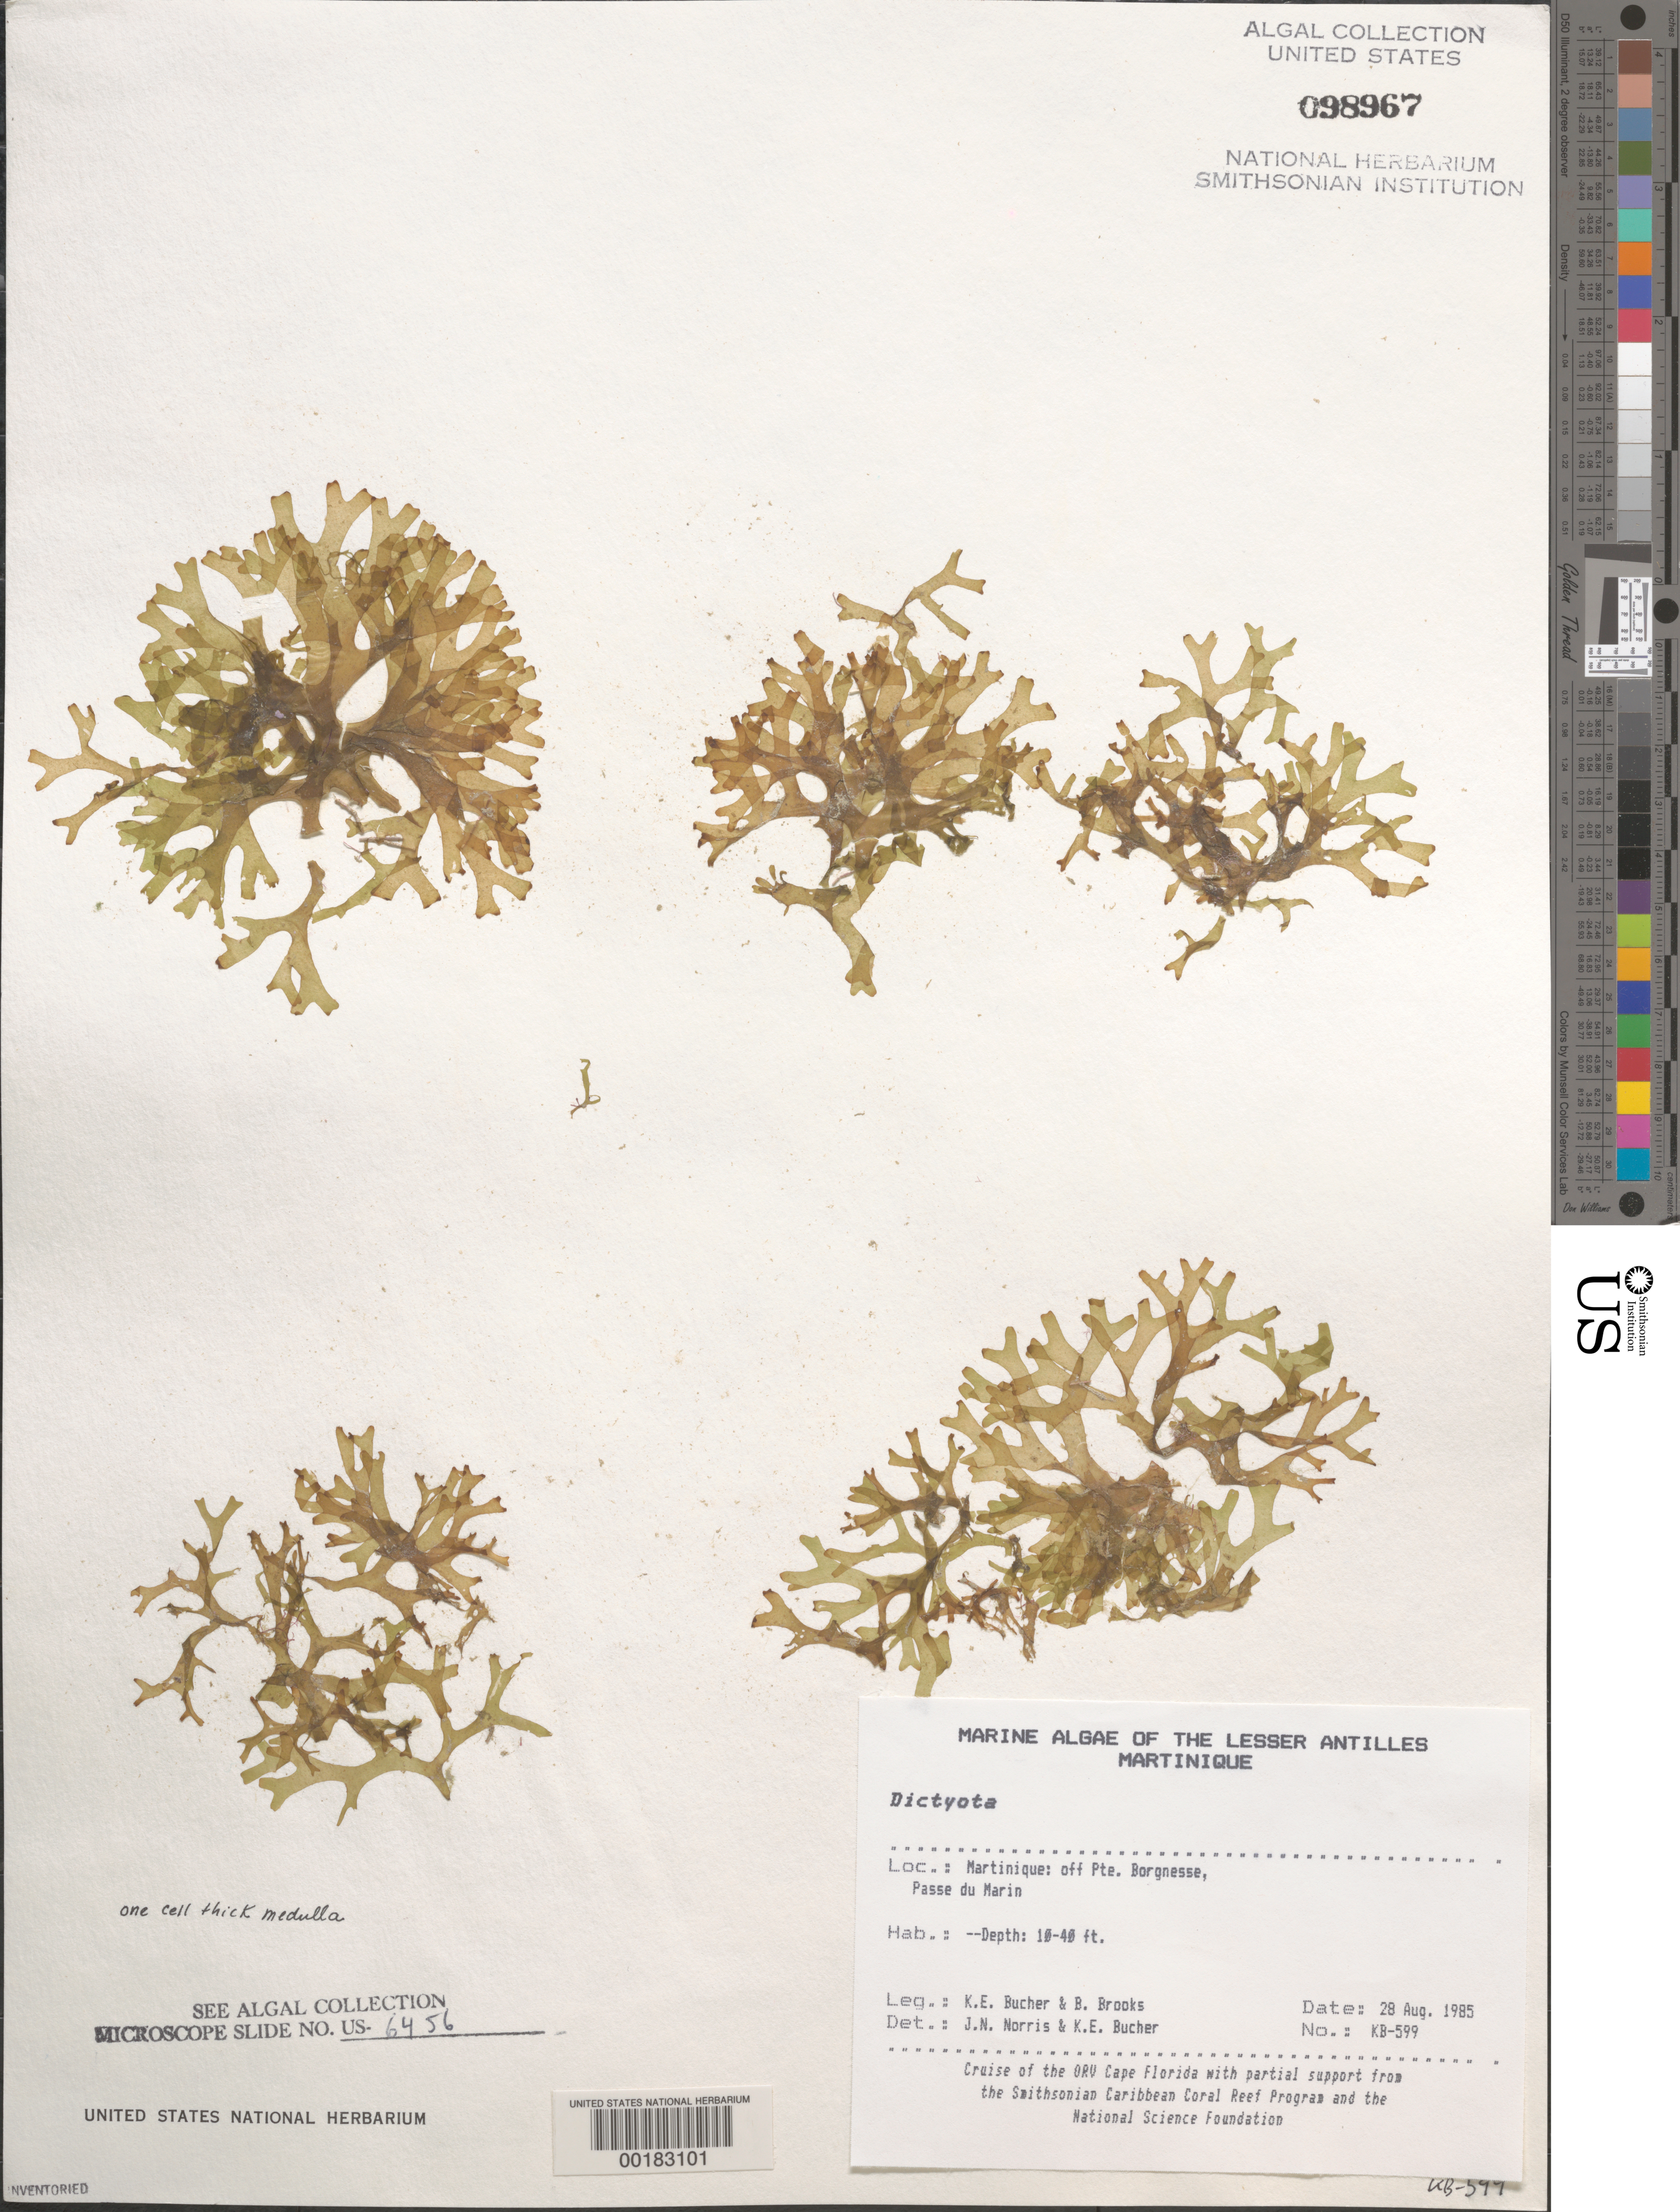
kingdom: Chromista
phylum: Ochrophyta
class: Phaeophyceae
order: Dictyotales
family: Dictyotaceae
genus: Dictyota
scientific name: Dictyota sp.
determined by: Norris, J. N.; Bucher, K. E.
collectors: K. E. Bucher & B. Brooks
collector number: Kb-599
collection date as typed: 28 Aug 1985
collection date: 1985-08-28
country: Martinique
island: Martinique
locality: Passe du Marin, off Pointe Borgnesse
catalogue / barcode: US 98967